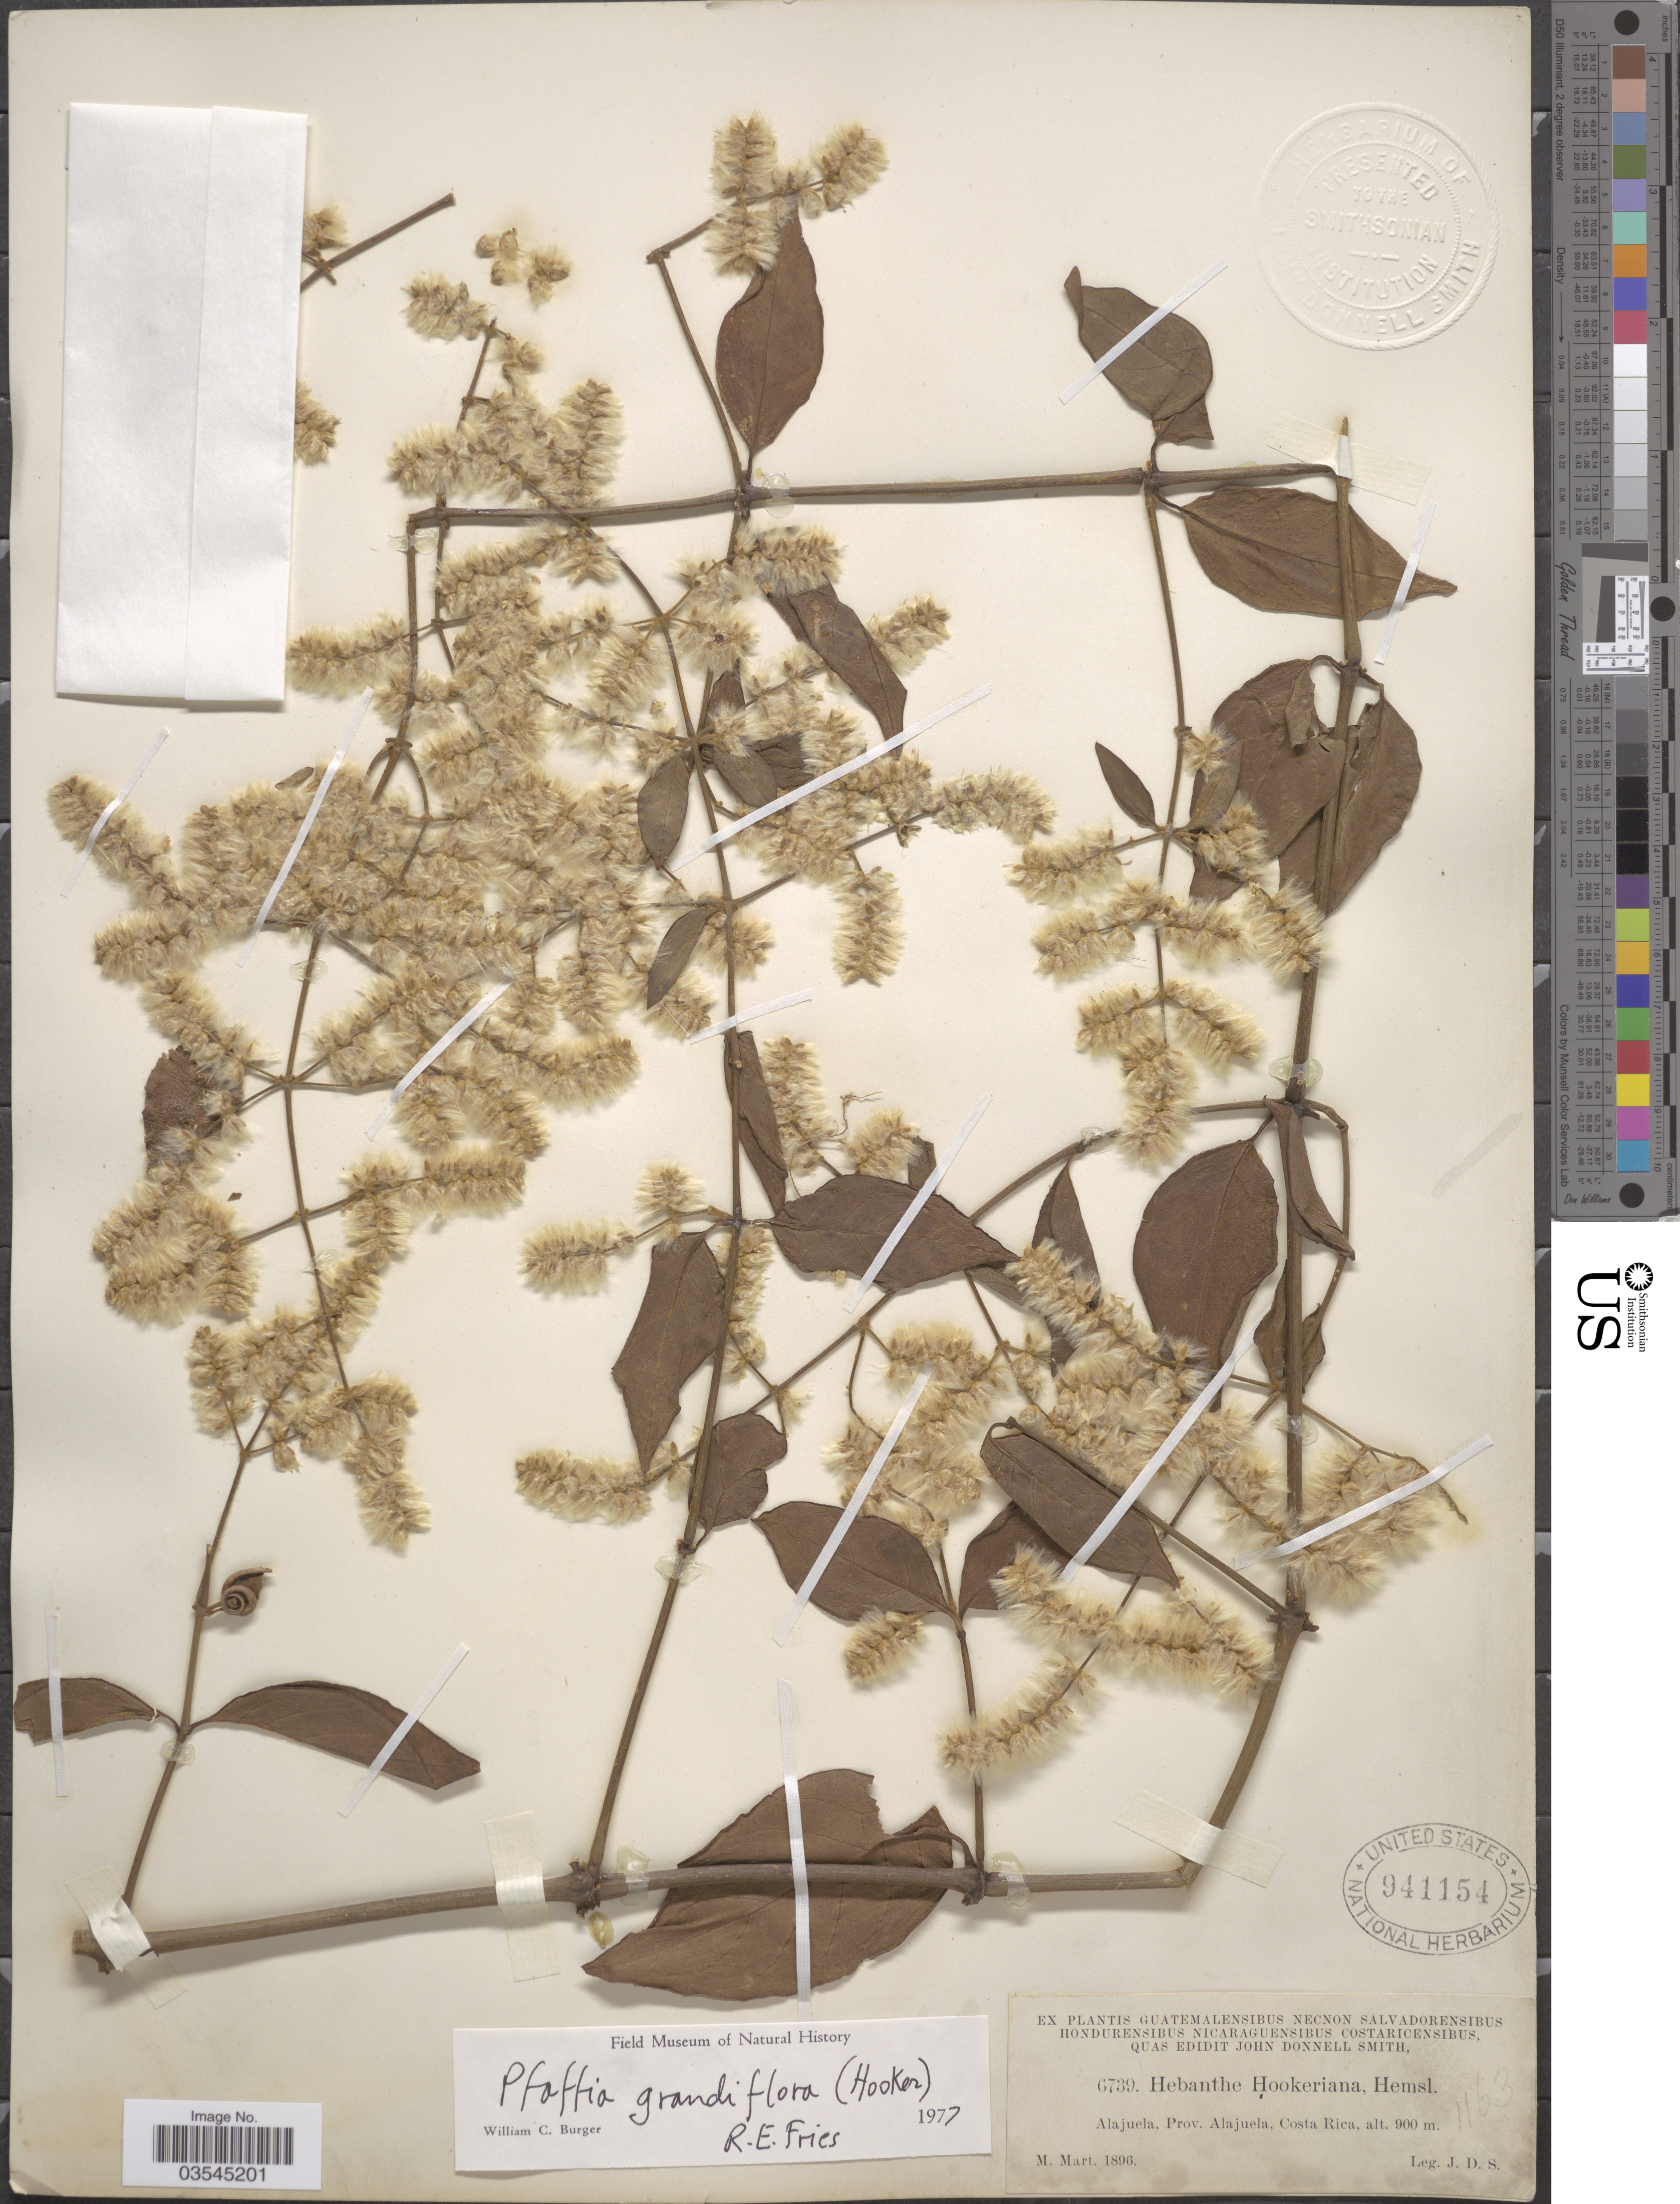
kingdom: Plantae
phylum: Tracheophyta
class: Magnoliopsida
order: Caryophyllales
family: Amaranthaceae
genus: Pfaffia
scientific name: Pfaffia grandiflora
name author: (Hook.) R.E. Fr.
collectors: J. Donnell Smith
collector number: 6739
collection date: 1896-03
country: Costa Rica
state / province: Alajuela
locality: Alajuela.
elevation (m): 900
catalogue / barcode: US 941154